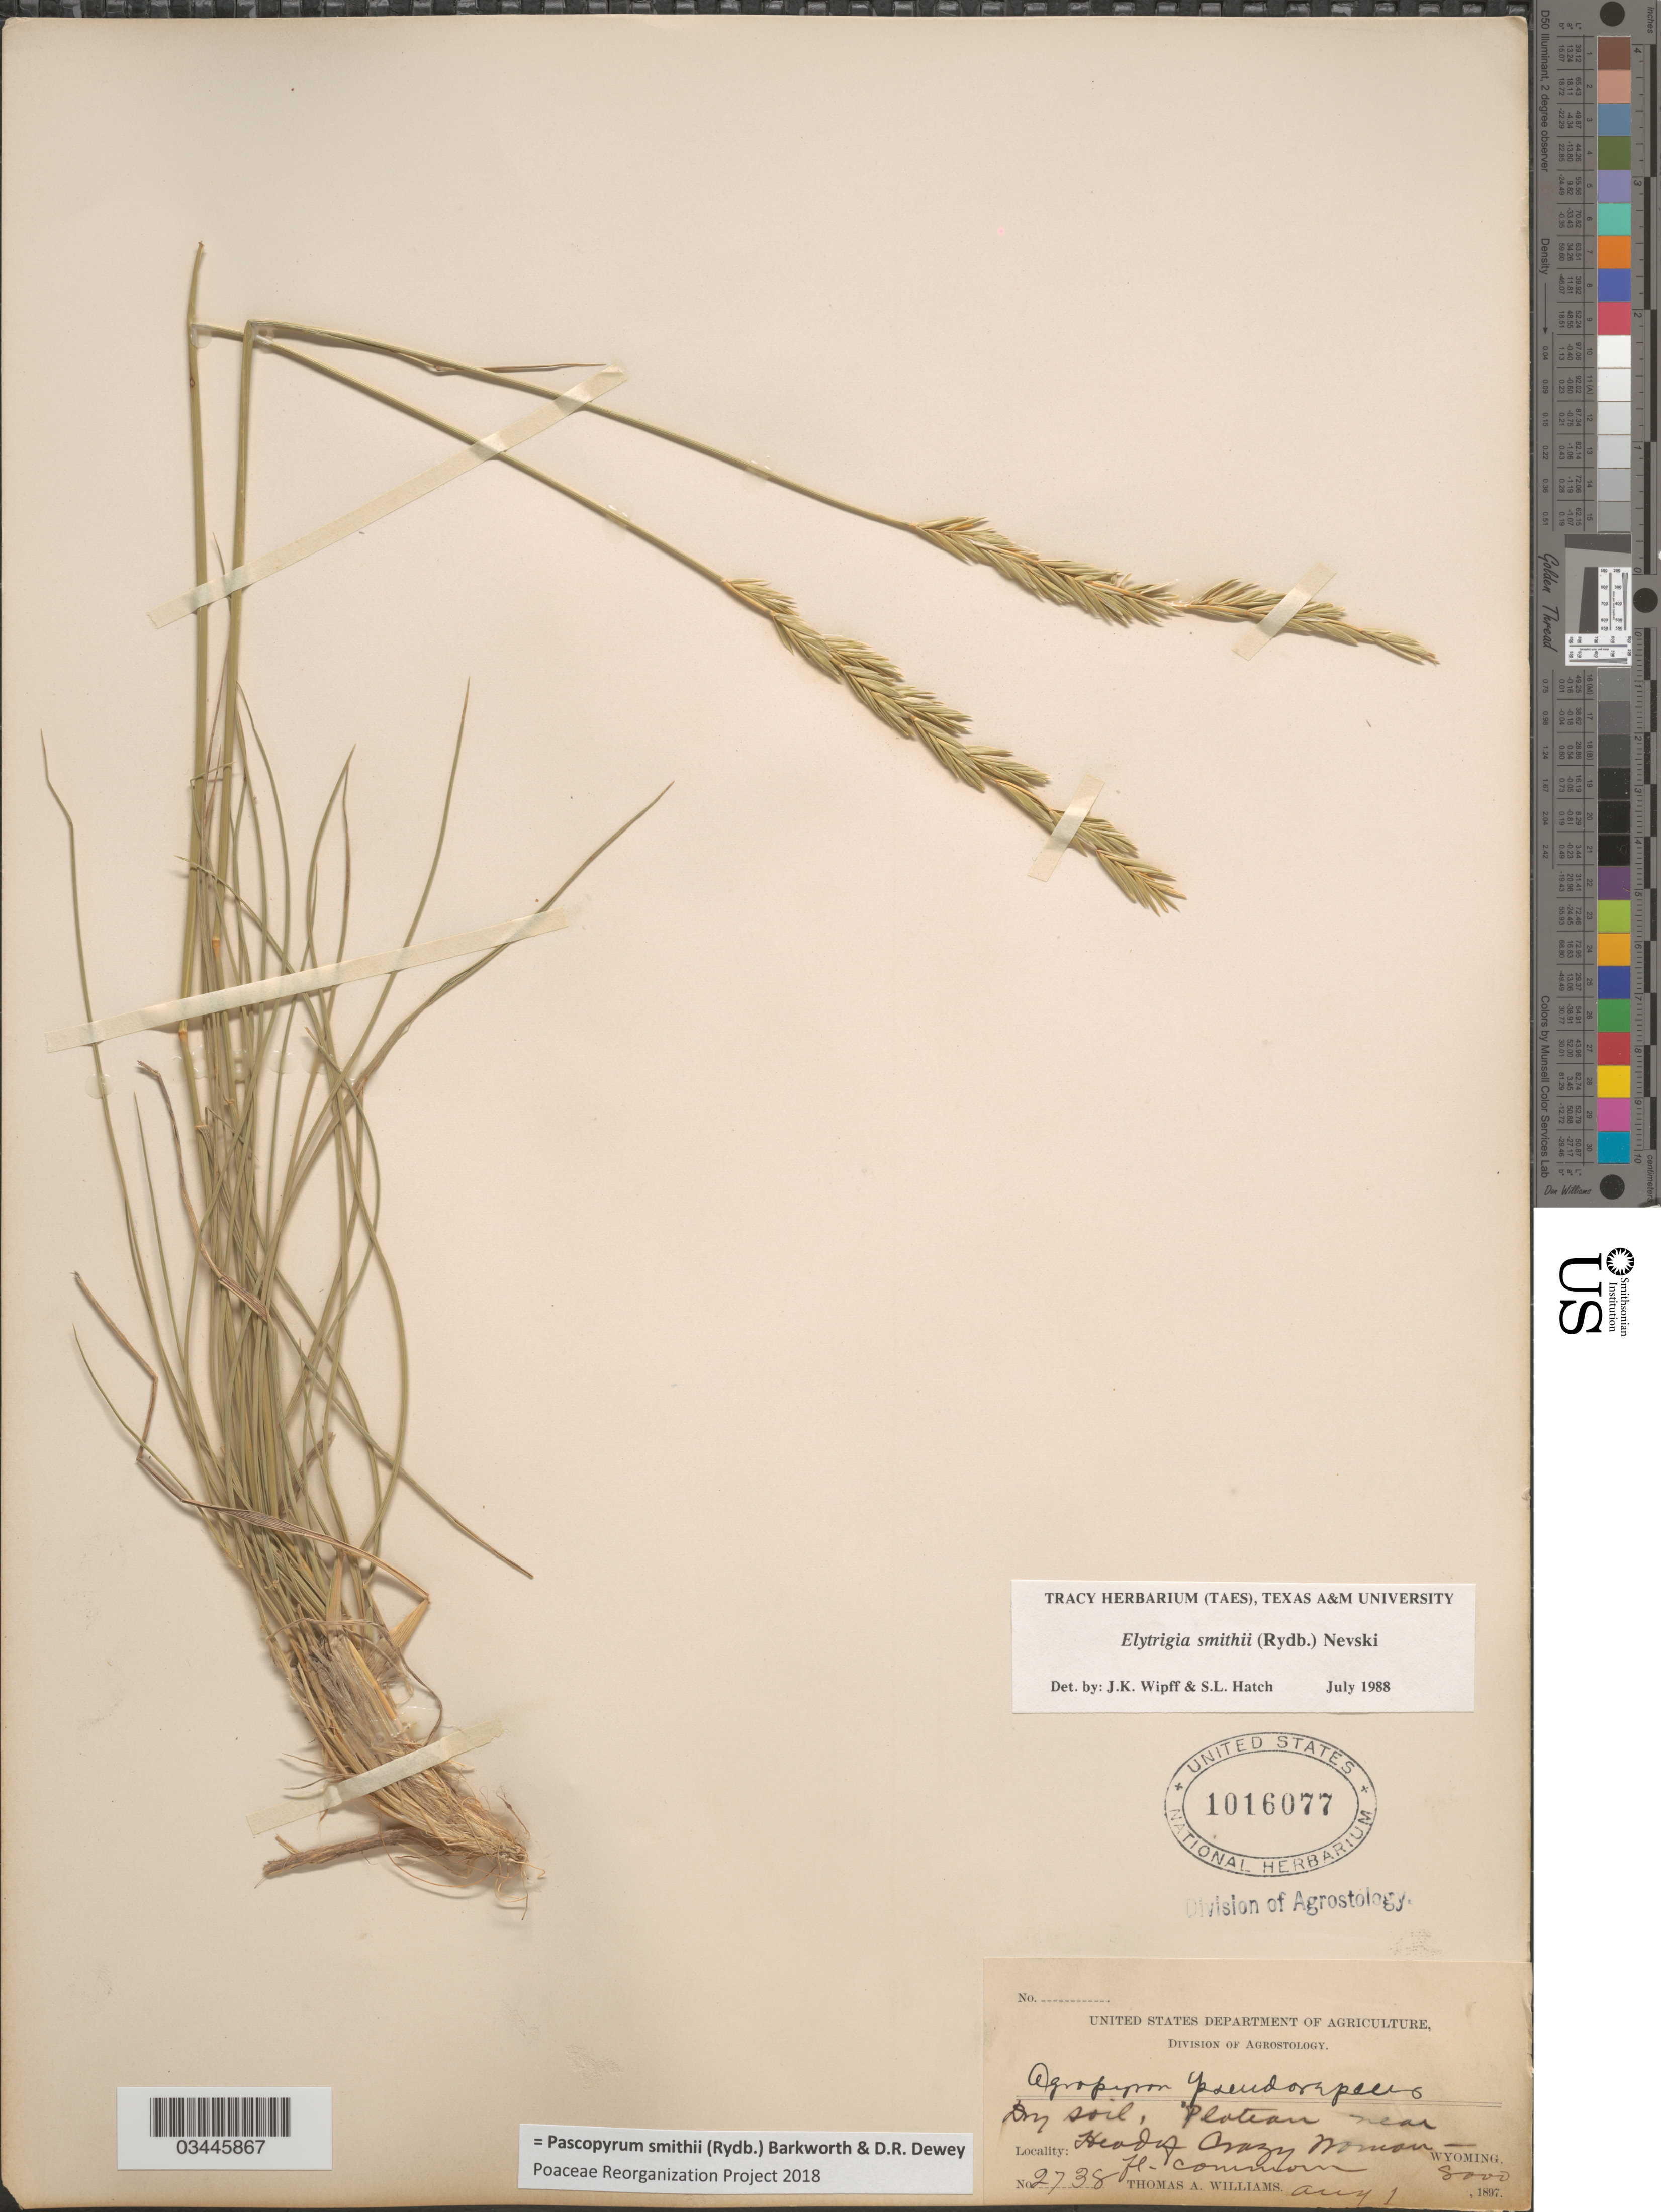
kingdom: Plantae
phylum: Tracheophyta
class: Liliopsida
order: Poales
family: Poaceae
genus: Pascopyrum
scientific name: Pascopyrum smithii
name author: (Rydb.) Barkworth & Dewey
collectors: T. A. Williams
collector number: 2738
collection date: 1897-08-01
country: United States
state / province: Wyoming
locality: Dry soil, Plateau near Head of Crazy Woman.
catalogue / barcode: US 1016077